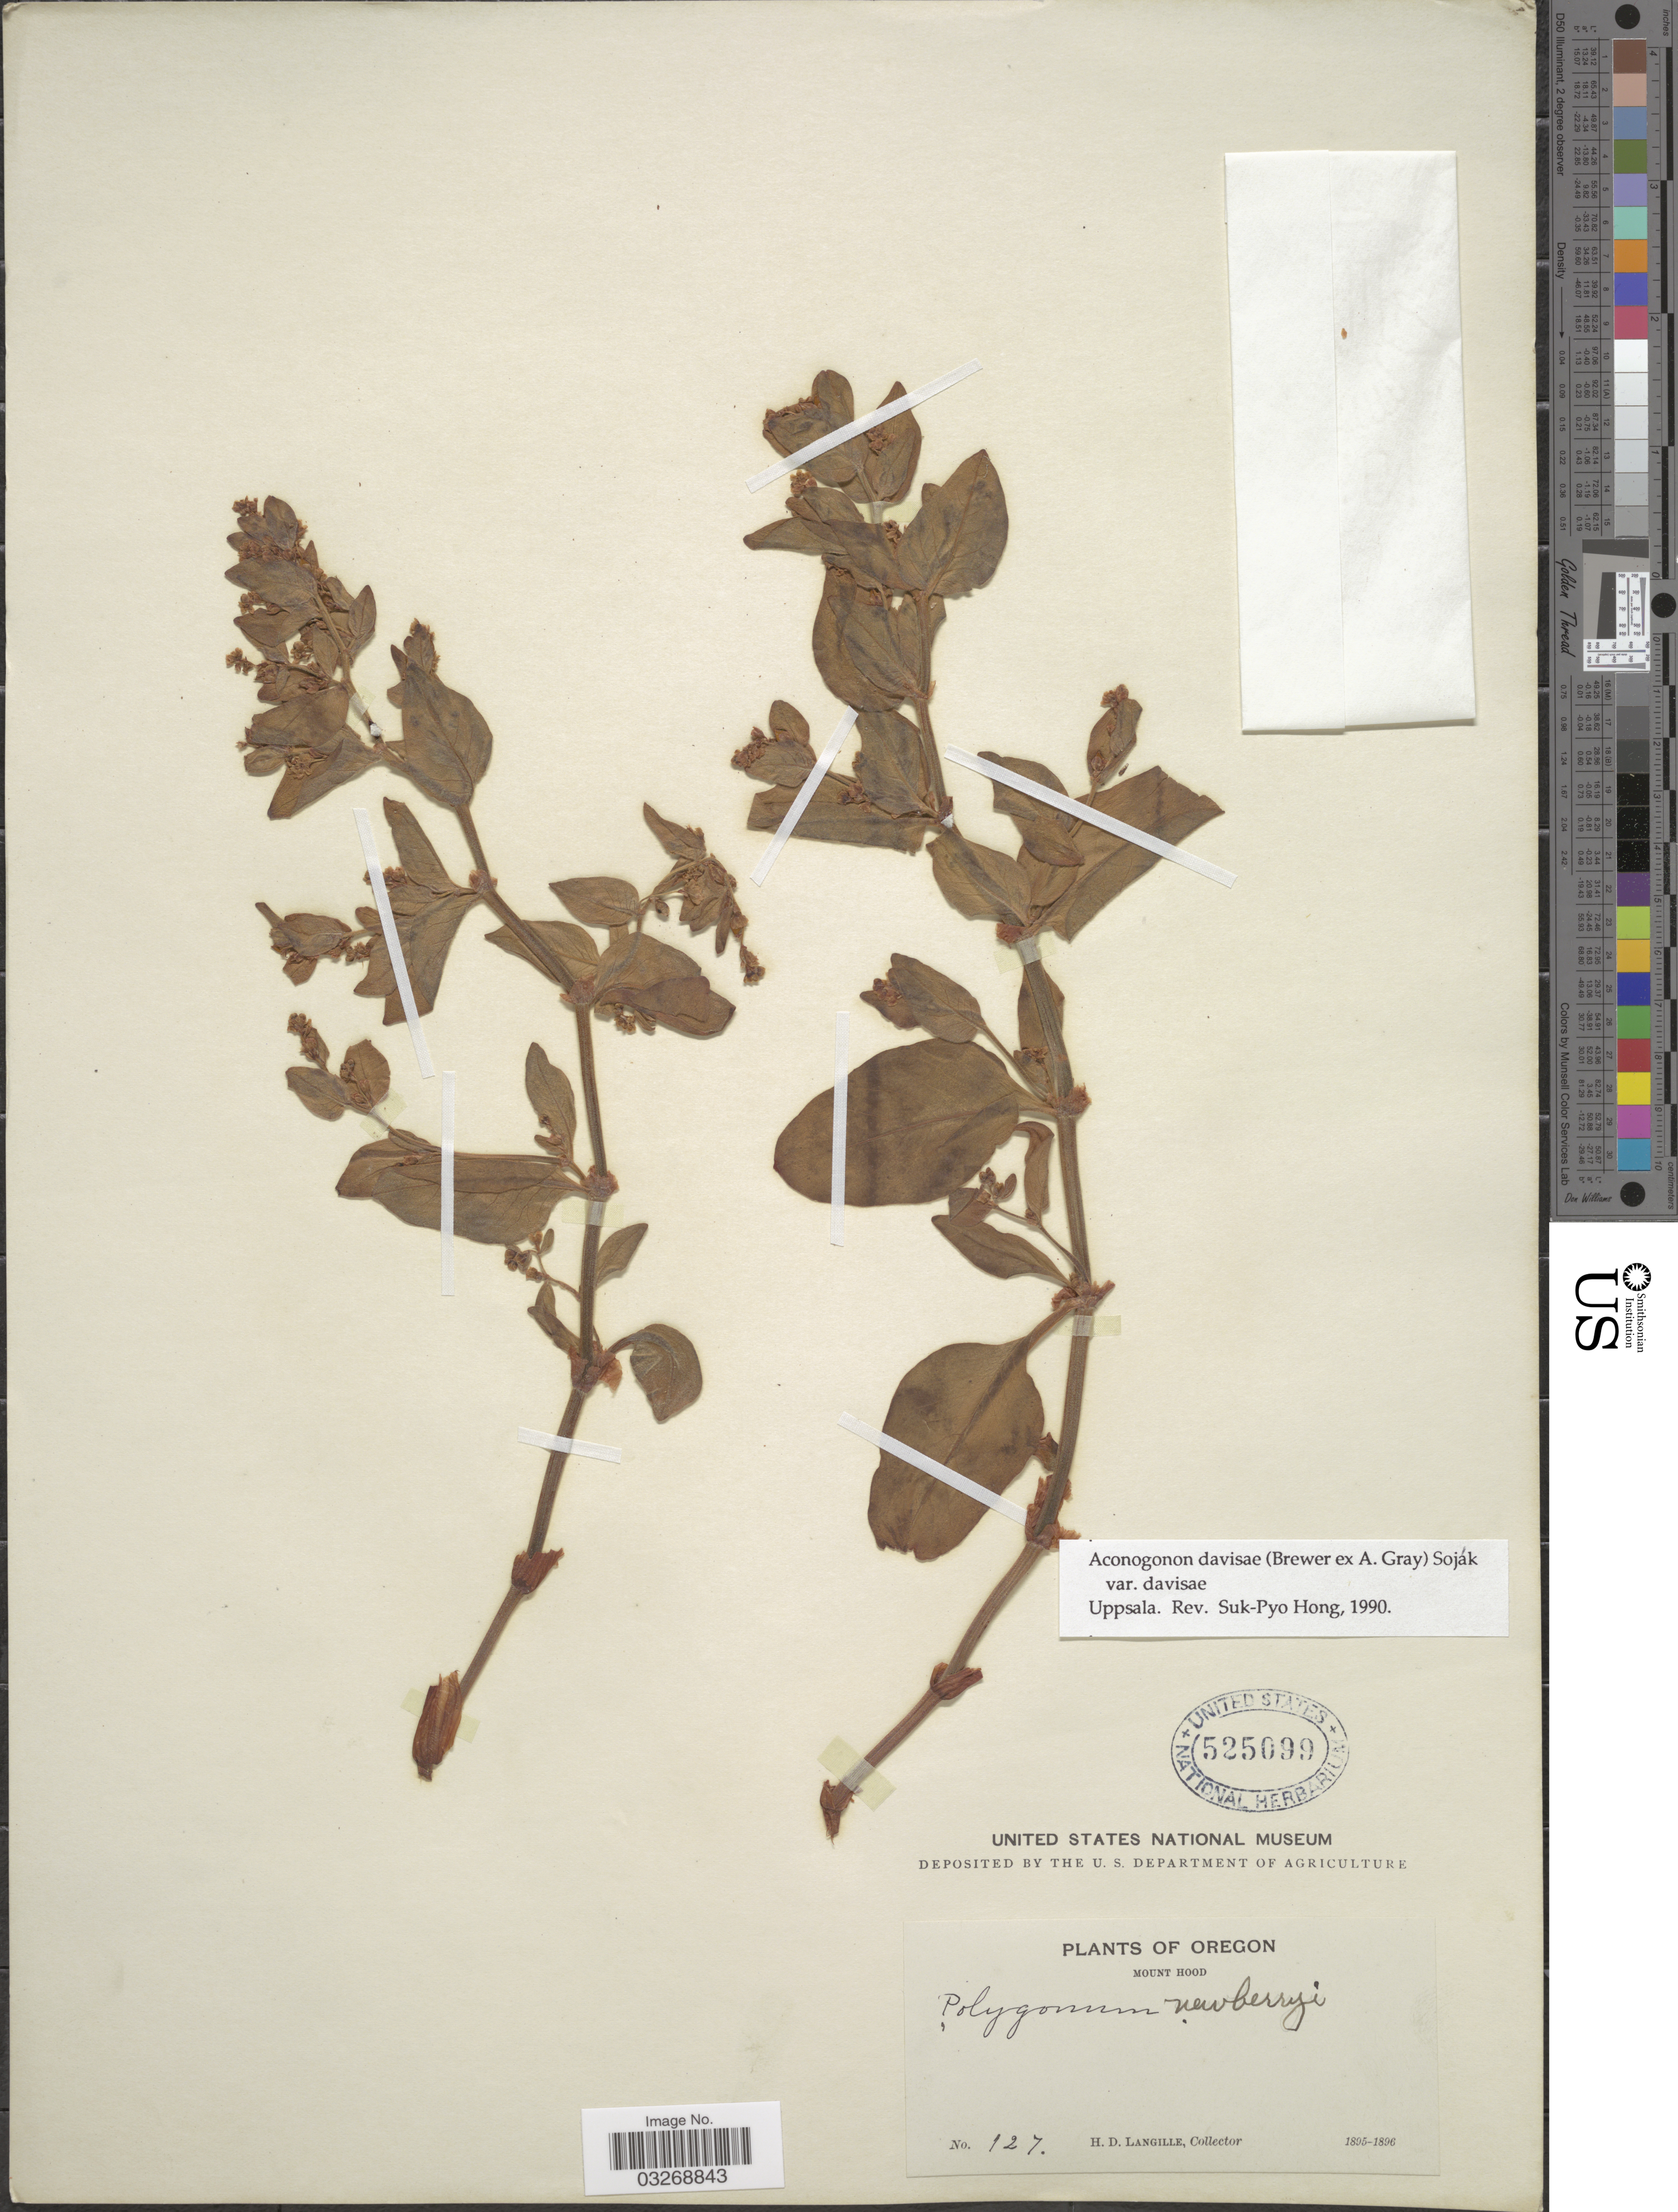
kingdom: Plantae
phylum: Tracheophyta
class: Magnoliopsida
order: Caryophyllales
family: Polygonaceae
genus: Koenigia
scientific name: Koenigia davisiae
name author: (W.H. Brewer ex A. Gray) T.M. Schust. & Reveal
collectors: H. Langille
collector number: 127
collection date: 1895/1896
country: United States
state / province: Oregon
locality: Mount Hood.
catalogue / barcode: US 525099